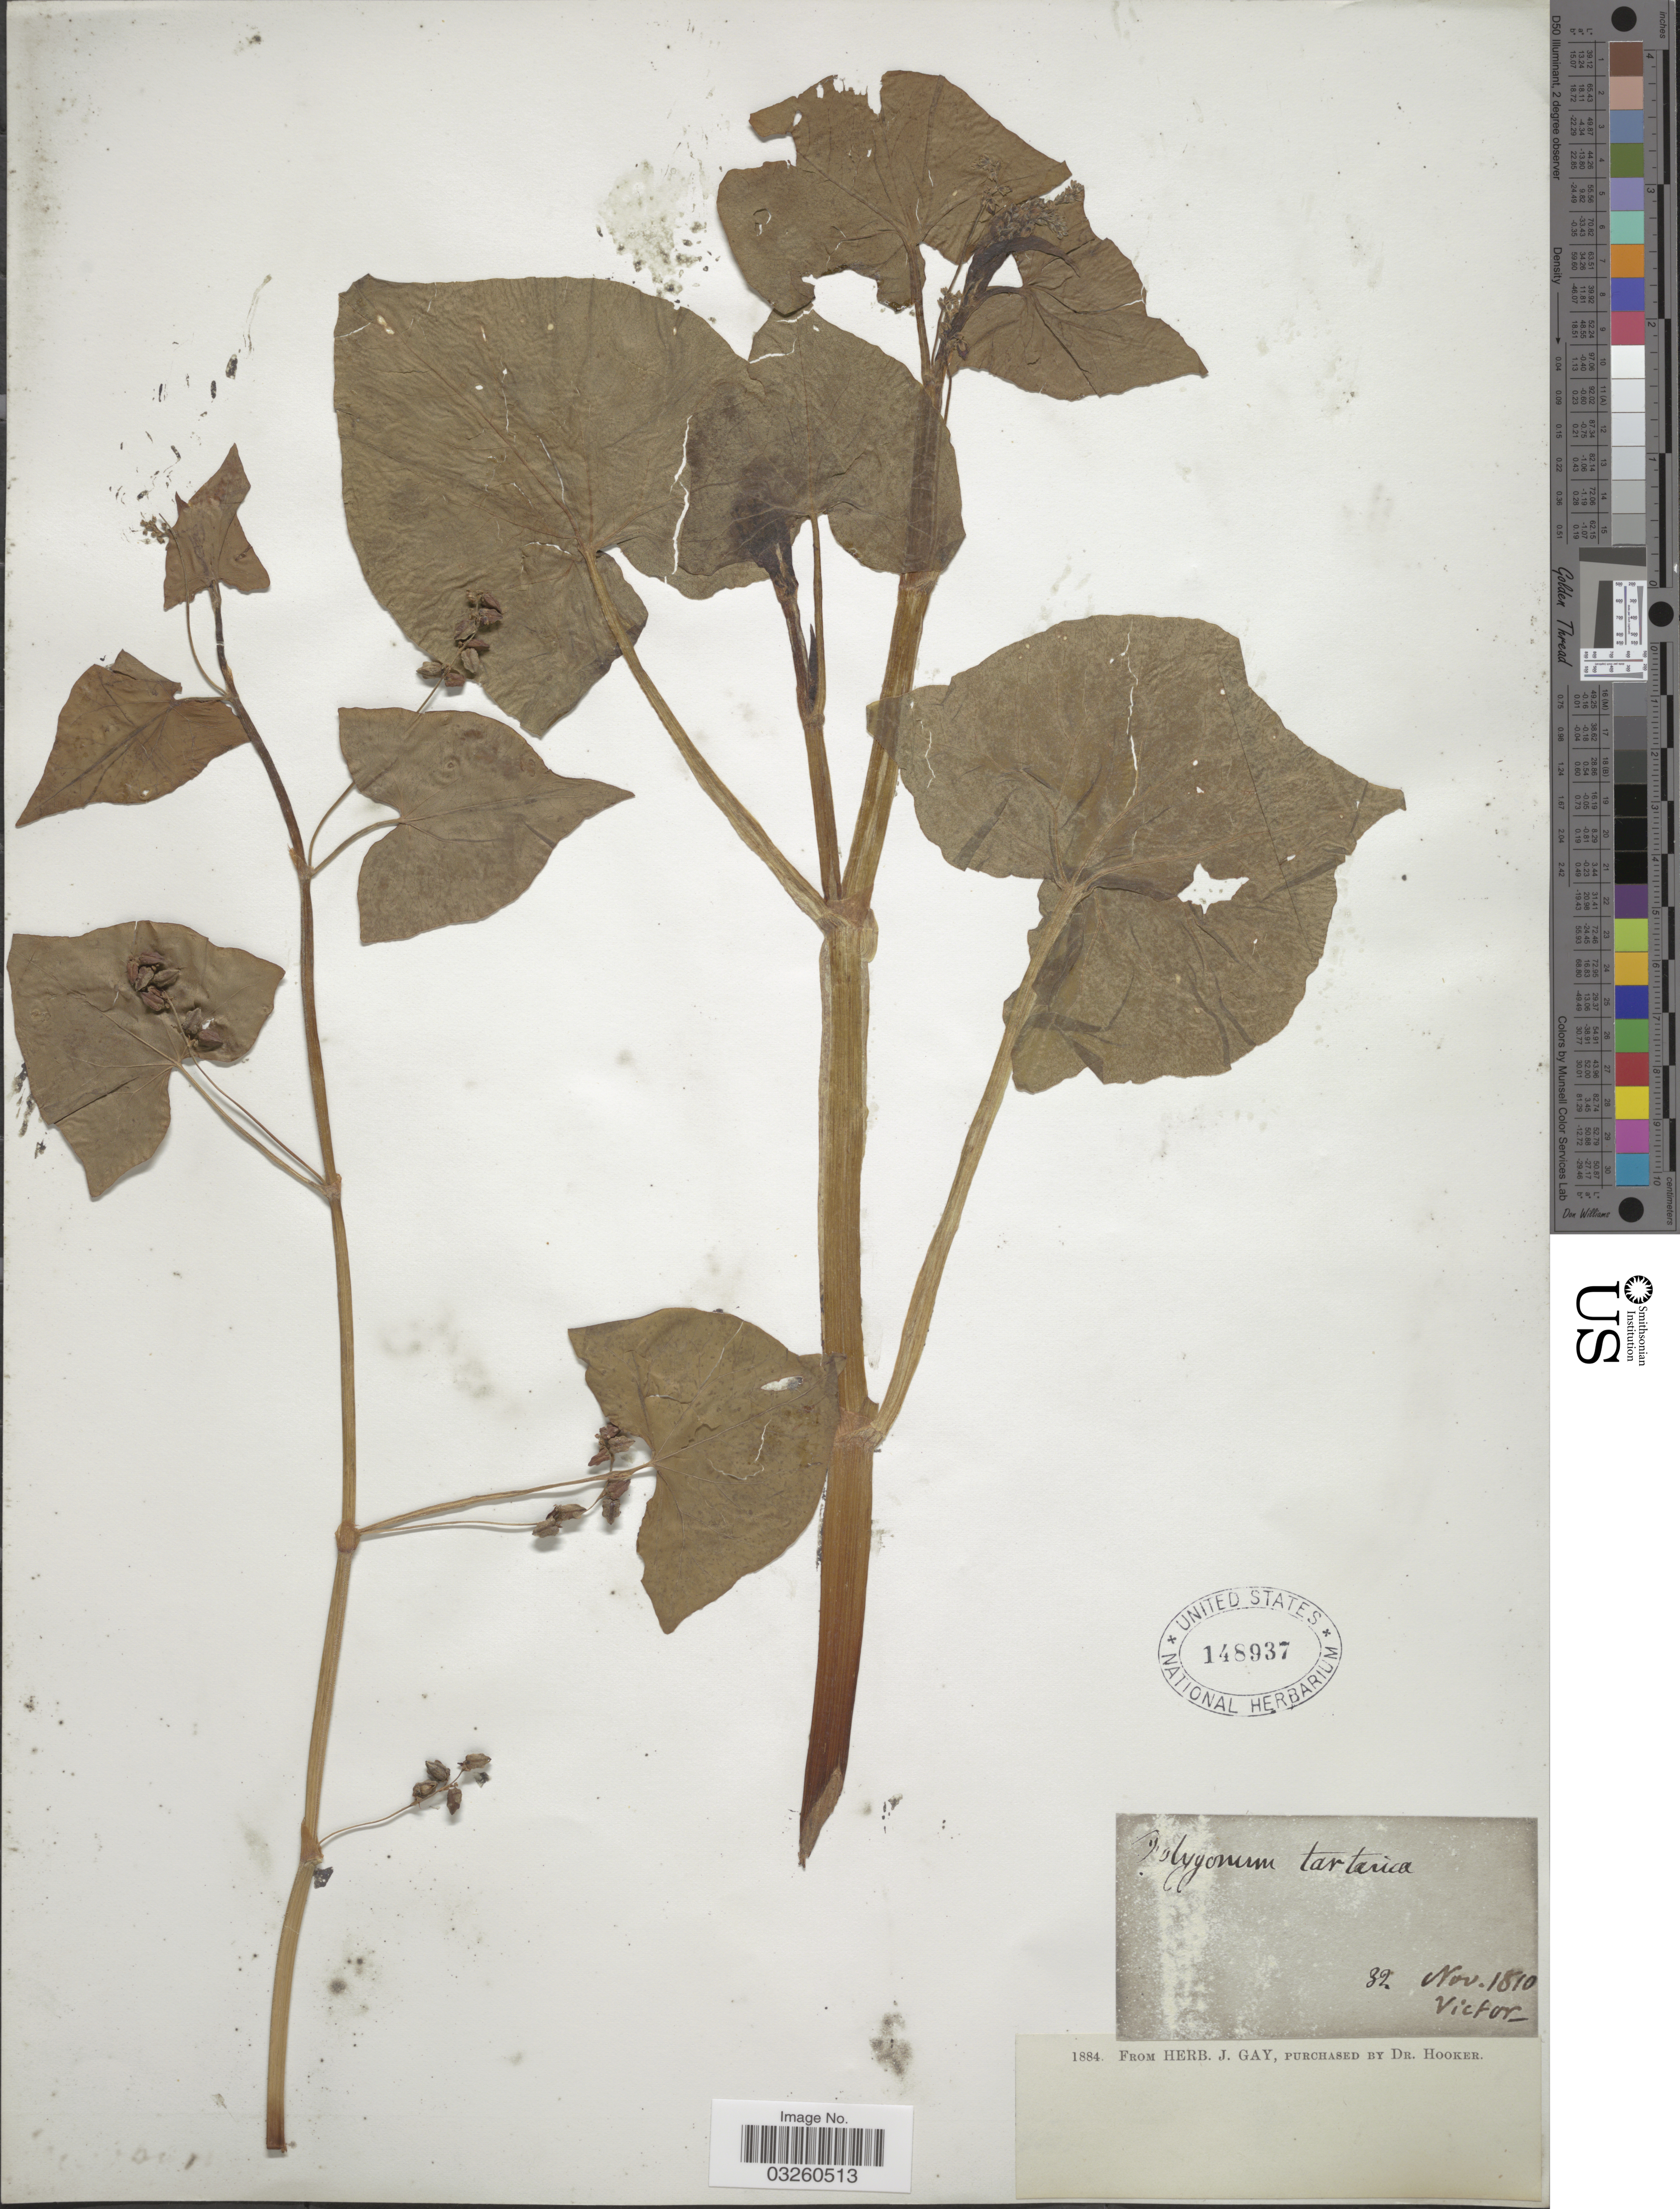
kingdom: Plantae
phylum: Tracheophyta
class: Magnoliopsida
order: Caryophyllales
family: Polygonaceae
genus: Fagopyrum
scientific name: Fagopyrum tataricum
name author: (L.) Gaertn.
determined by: Strong, Mark T., (BOT), Smithsonian Institution - National Museum of Natural History (UNITED STATES)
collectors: Victor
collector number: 32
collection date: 1810-11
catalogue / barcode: US 148937